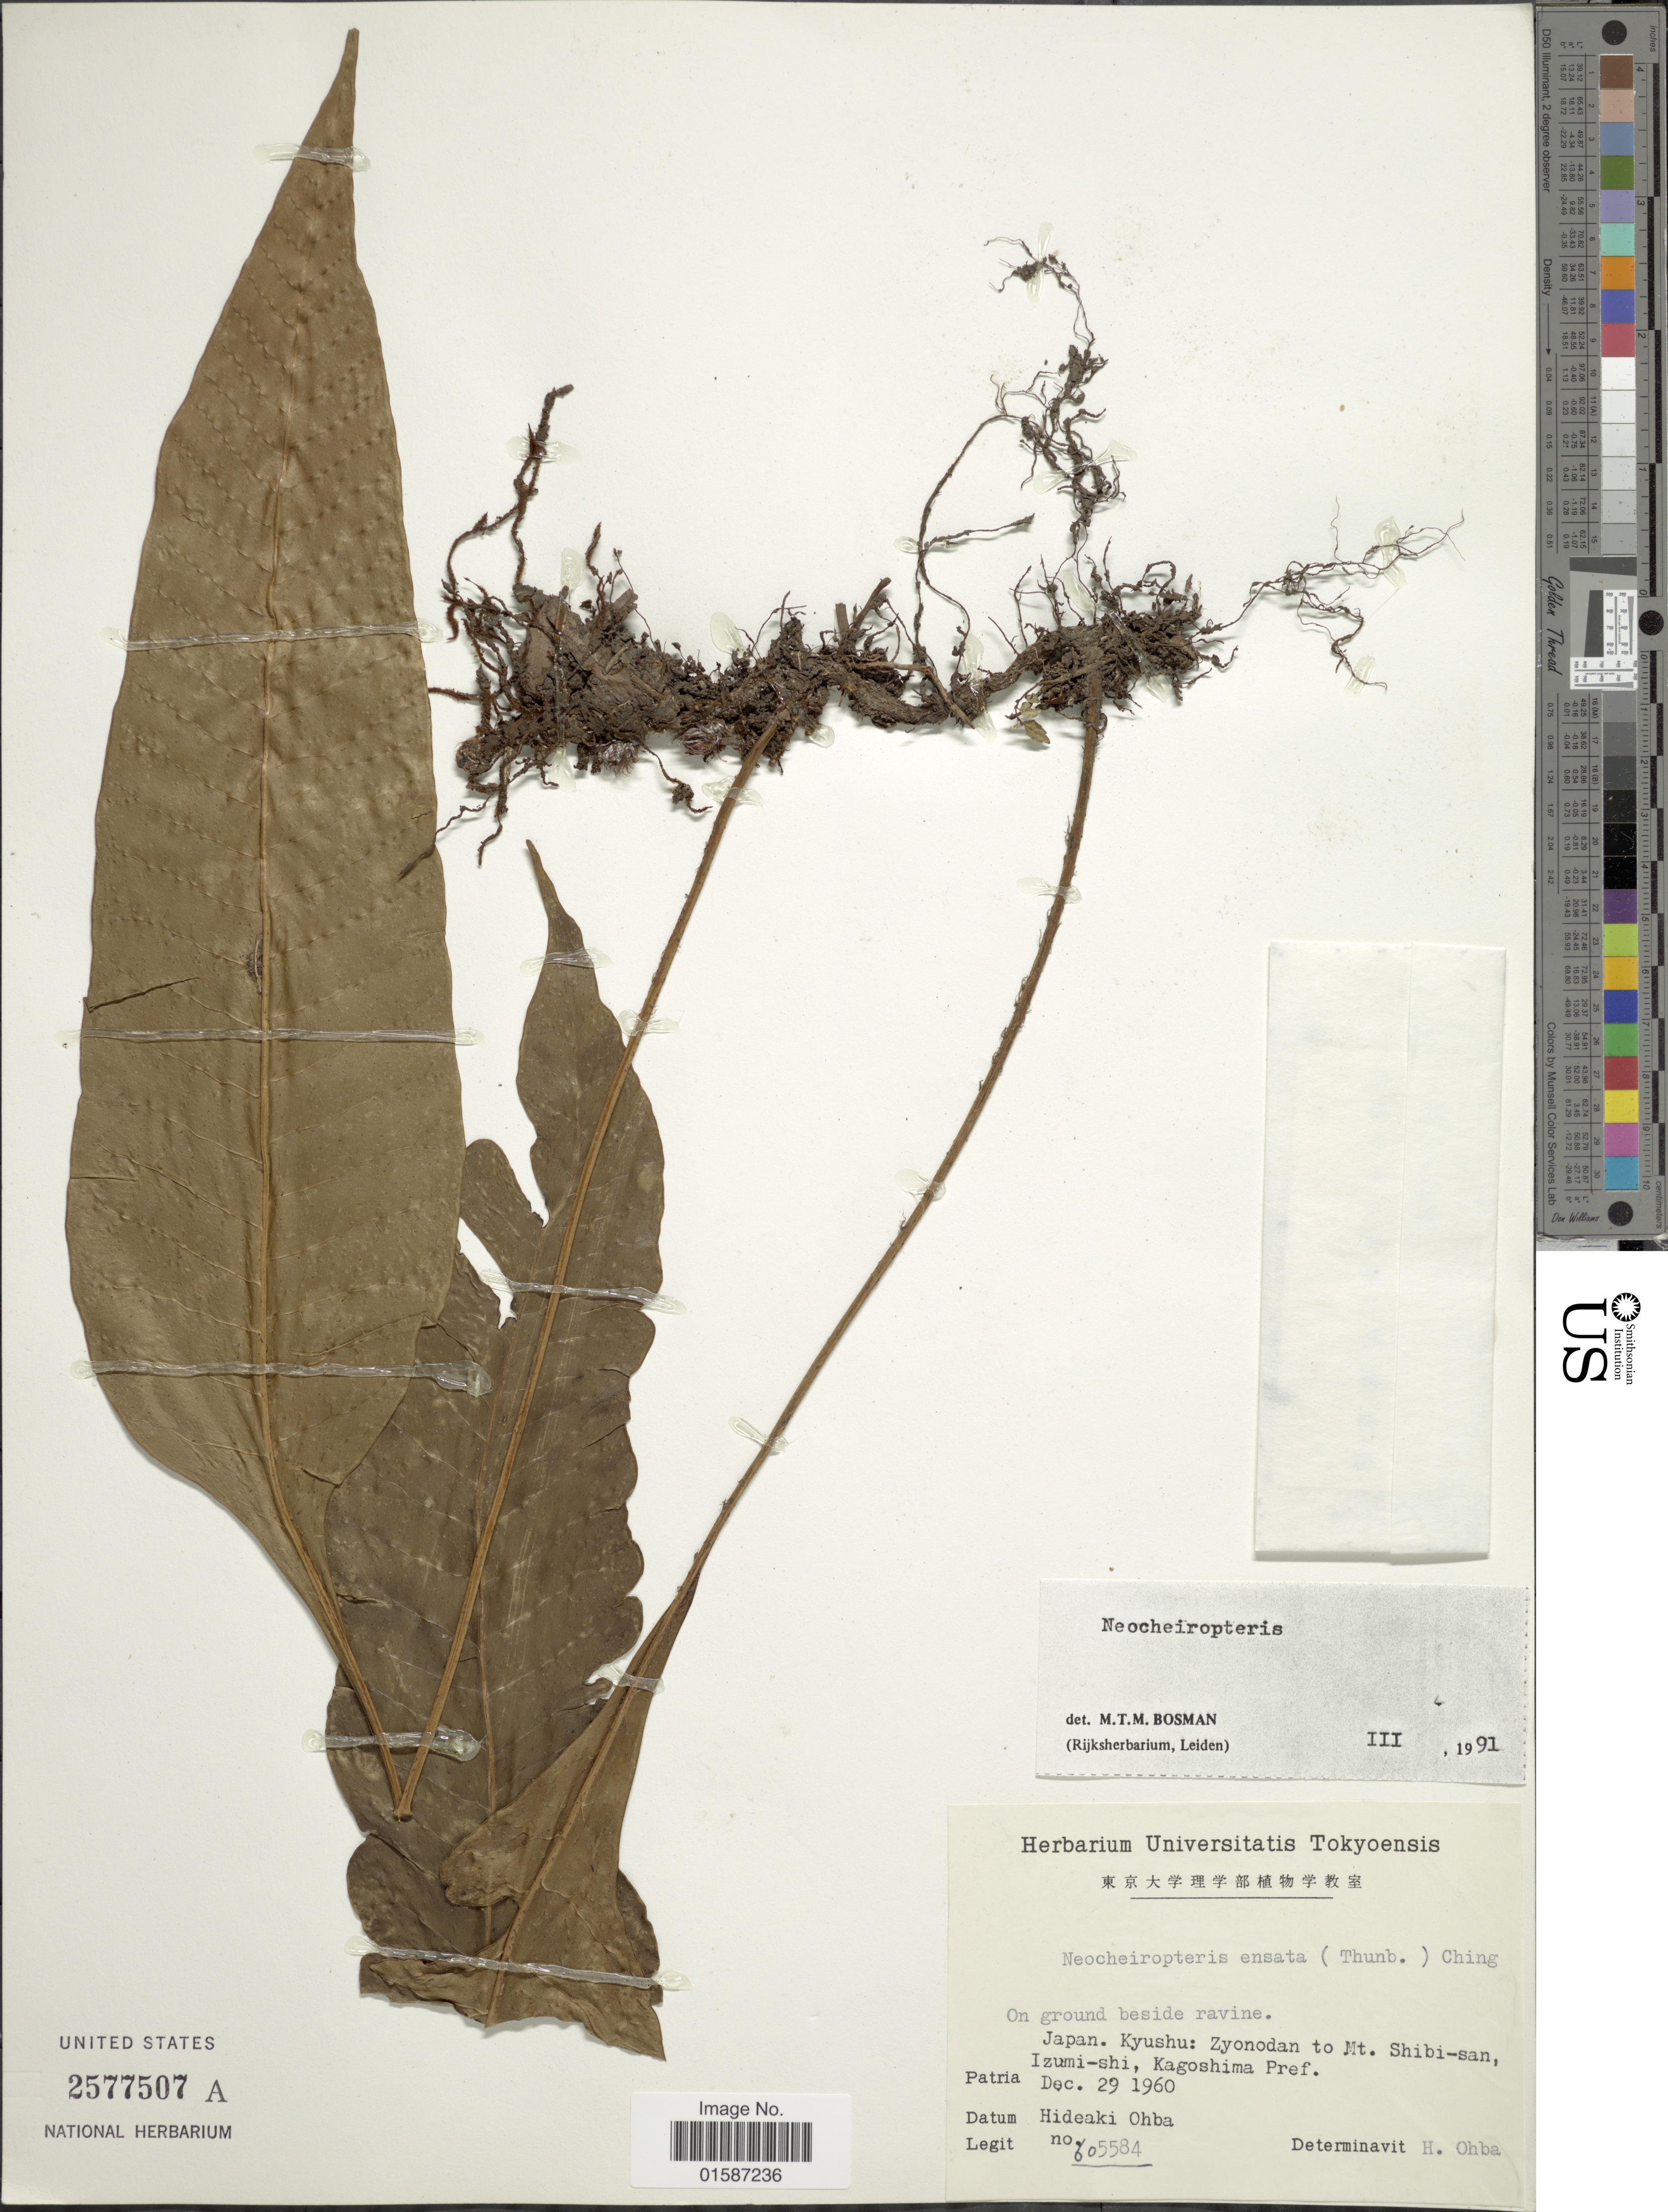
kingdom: Plantae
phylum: Tracheophyta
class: Polypodiopsida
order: Polypodiales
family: Polypodiaceae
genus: Neolepisorus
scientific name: Neolepisorus ensatus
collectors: H. Ohba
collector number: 605584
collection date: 1960-12-29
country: Japan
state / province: Kagosima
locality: Japan. Kyushu: Zyonodan to Mt. Shibi-san, Izumi-shi, Kagoshima Pref.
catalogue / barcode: US 2577507A